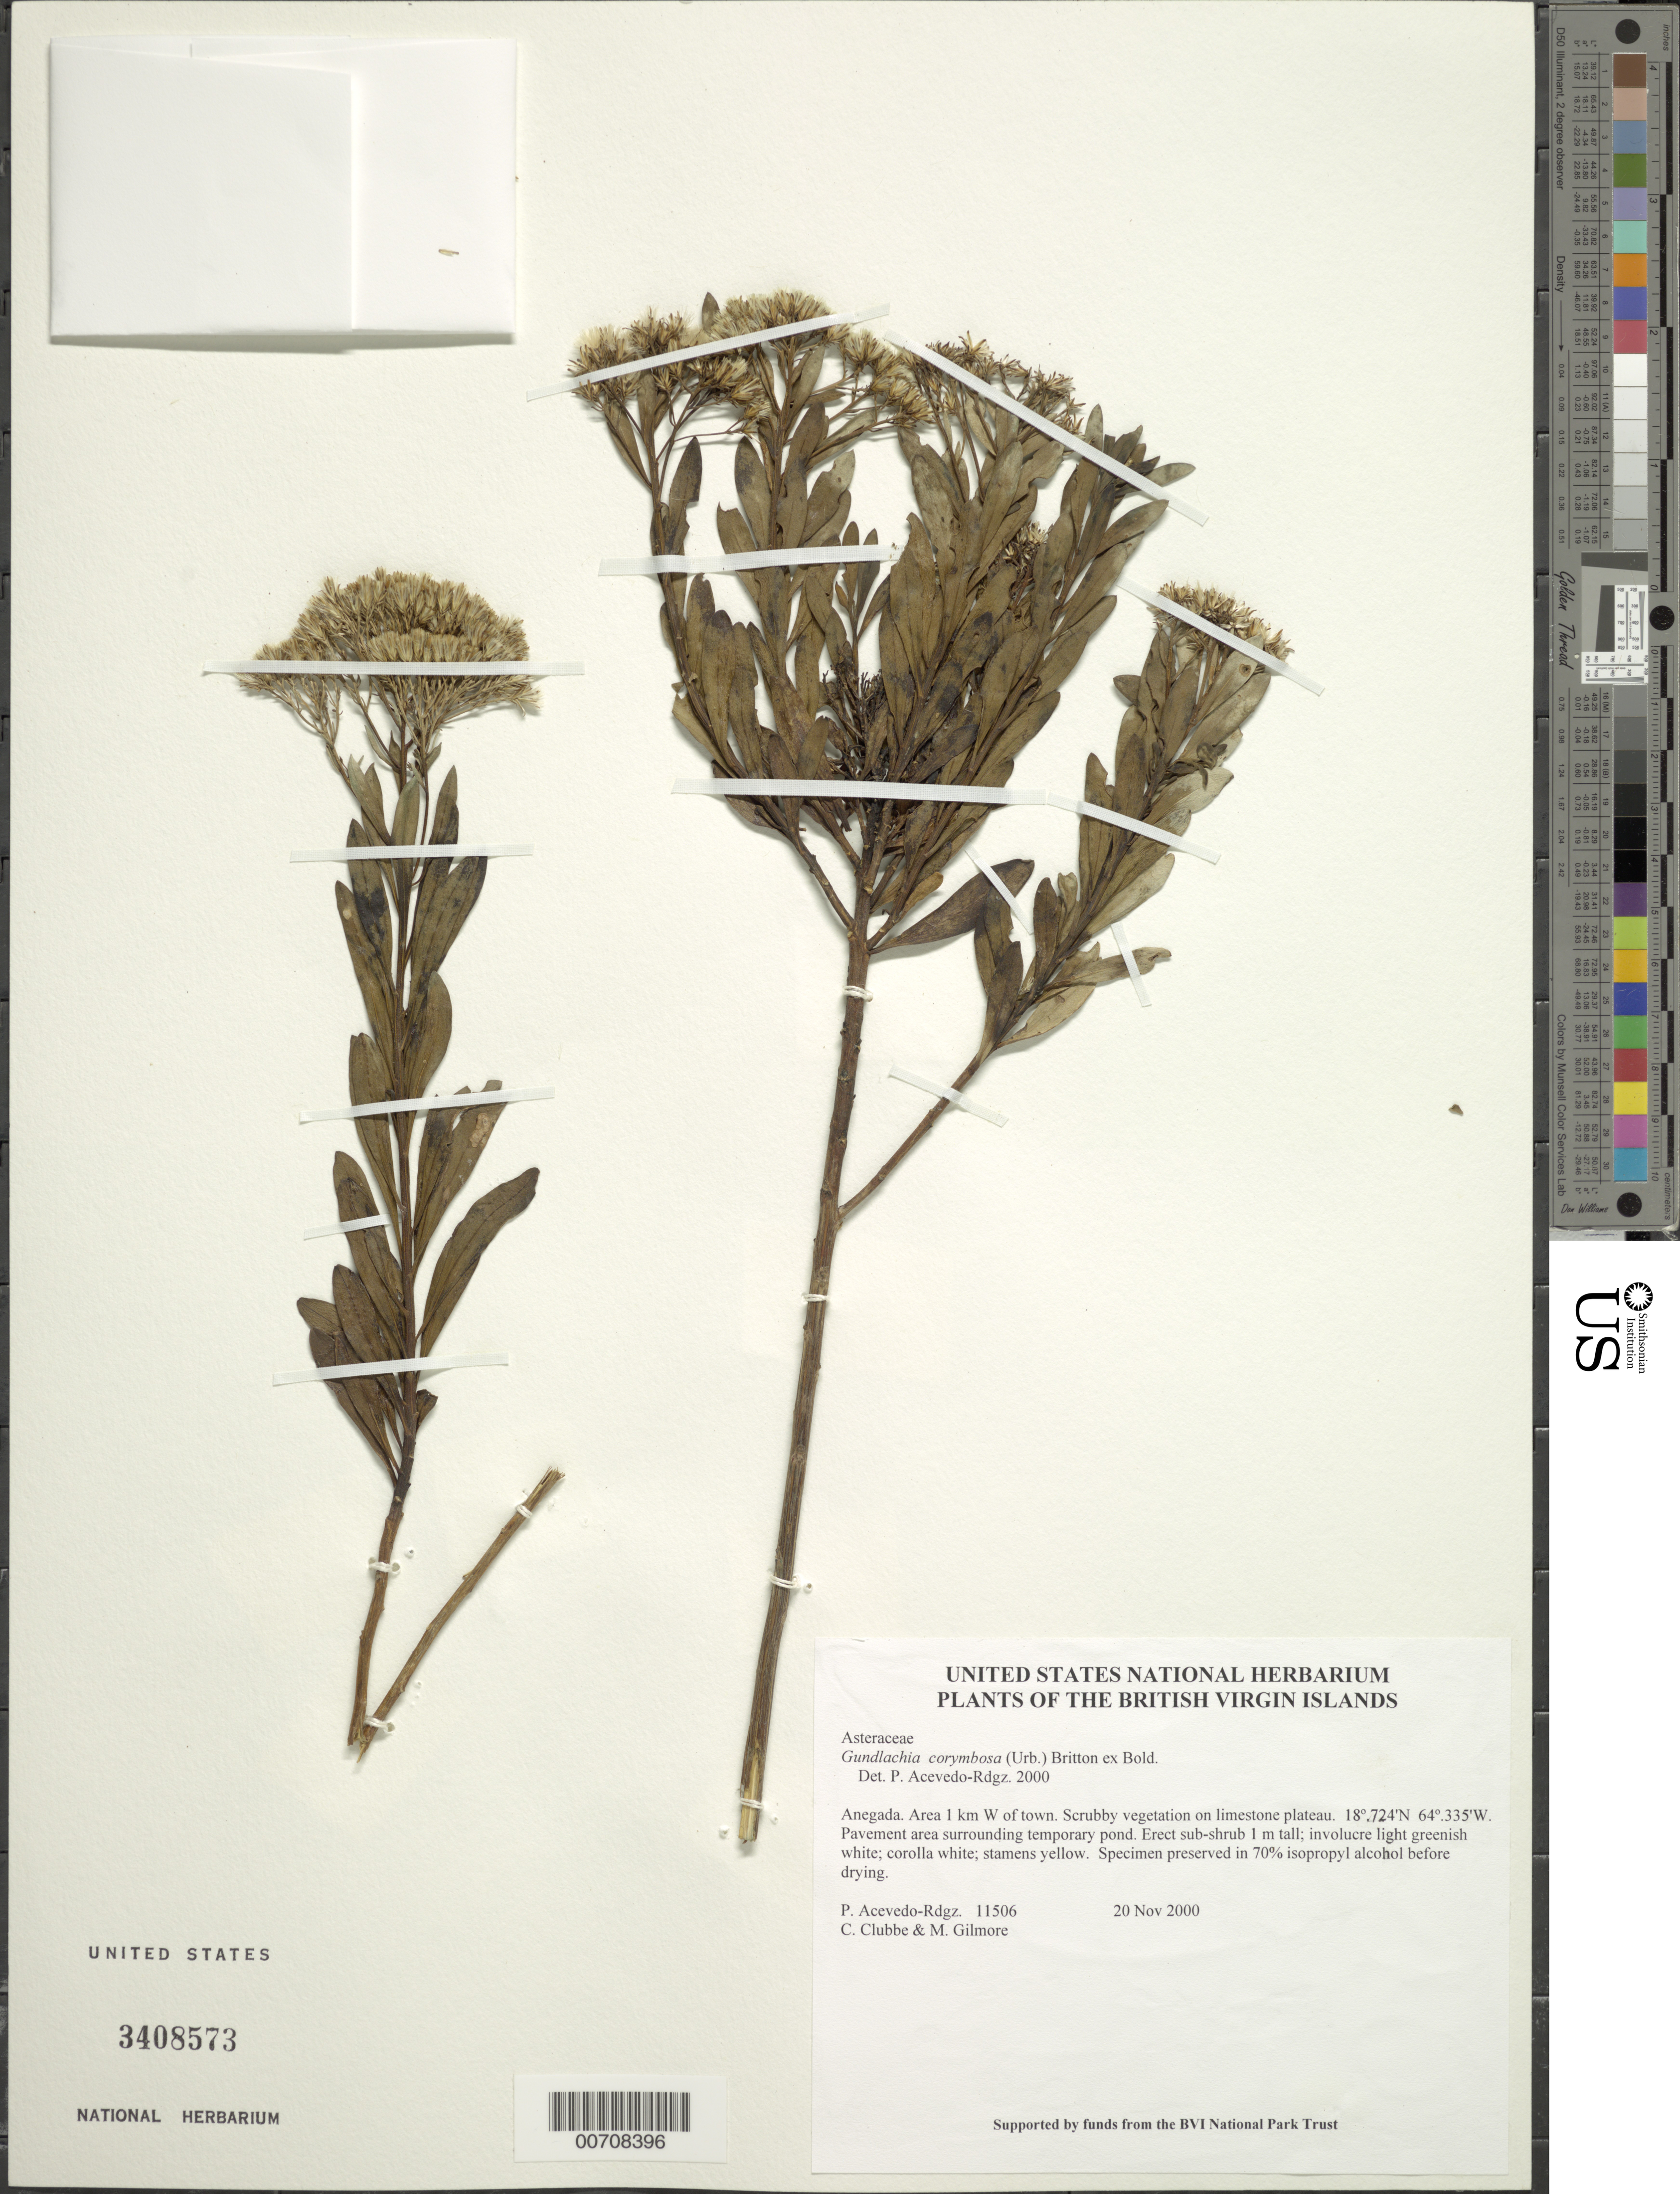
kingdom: Plantae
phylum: Tracheophyta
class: Magnoliopsida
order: Asterales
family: Asteraceae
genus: Gundlachia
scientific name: Gundlachia corymbosa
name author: (Urb.) Britton ex Bold.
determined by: Acevedo-Rodríguez, P., (BOT), Smithsonian Institution - National Museum of Natural History (UNITED STATES)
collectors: P. Acevedo-Rodr., C. Clubbe & M. Gilmore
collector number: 11506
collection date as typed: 20 Nov 2000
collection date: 2000-11-20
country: British Virgin Islands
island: Anegada I.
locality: Area 1 km W of town. Scrubby vegetation on limestone plateau.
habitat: Pavement area surrounding temporary pond.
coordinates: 18 .724 N, 64 .335 W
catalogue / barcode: US 3408573